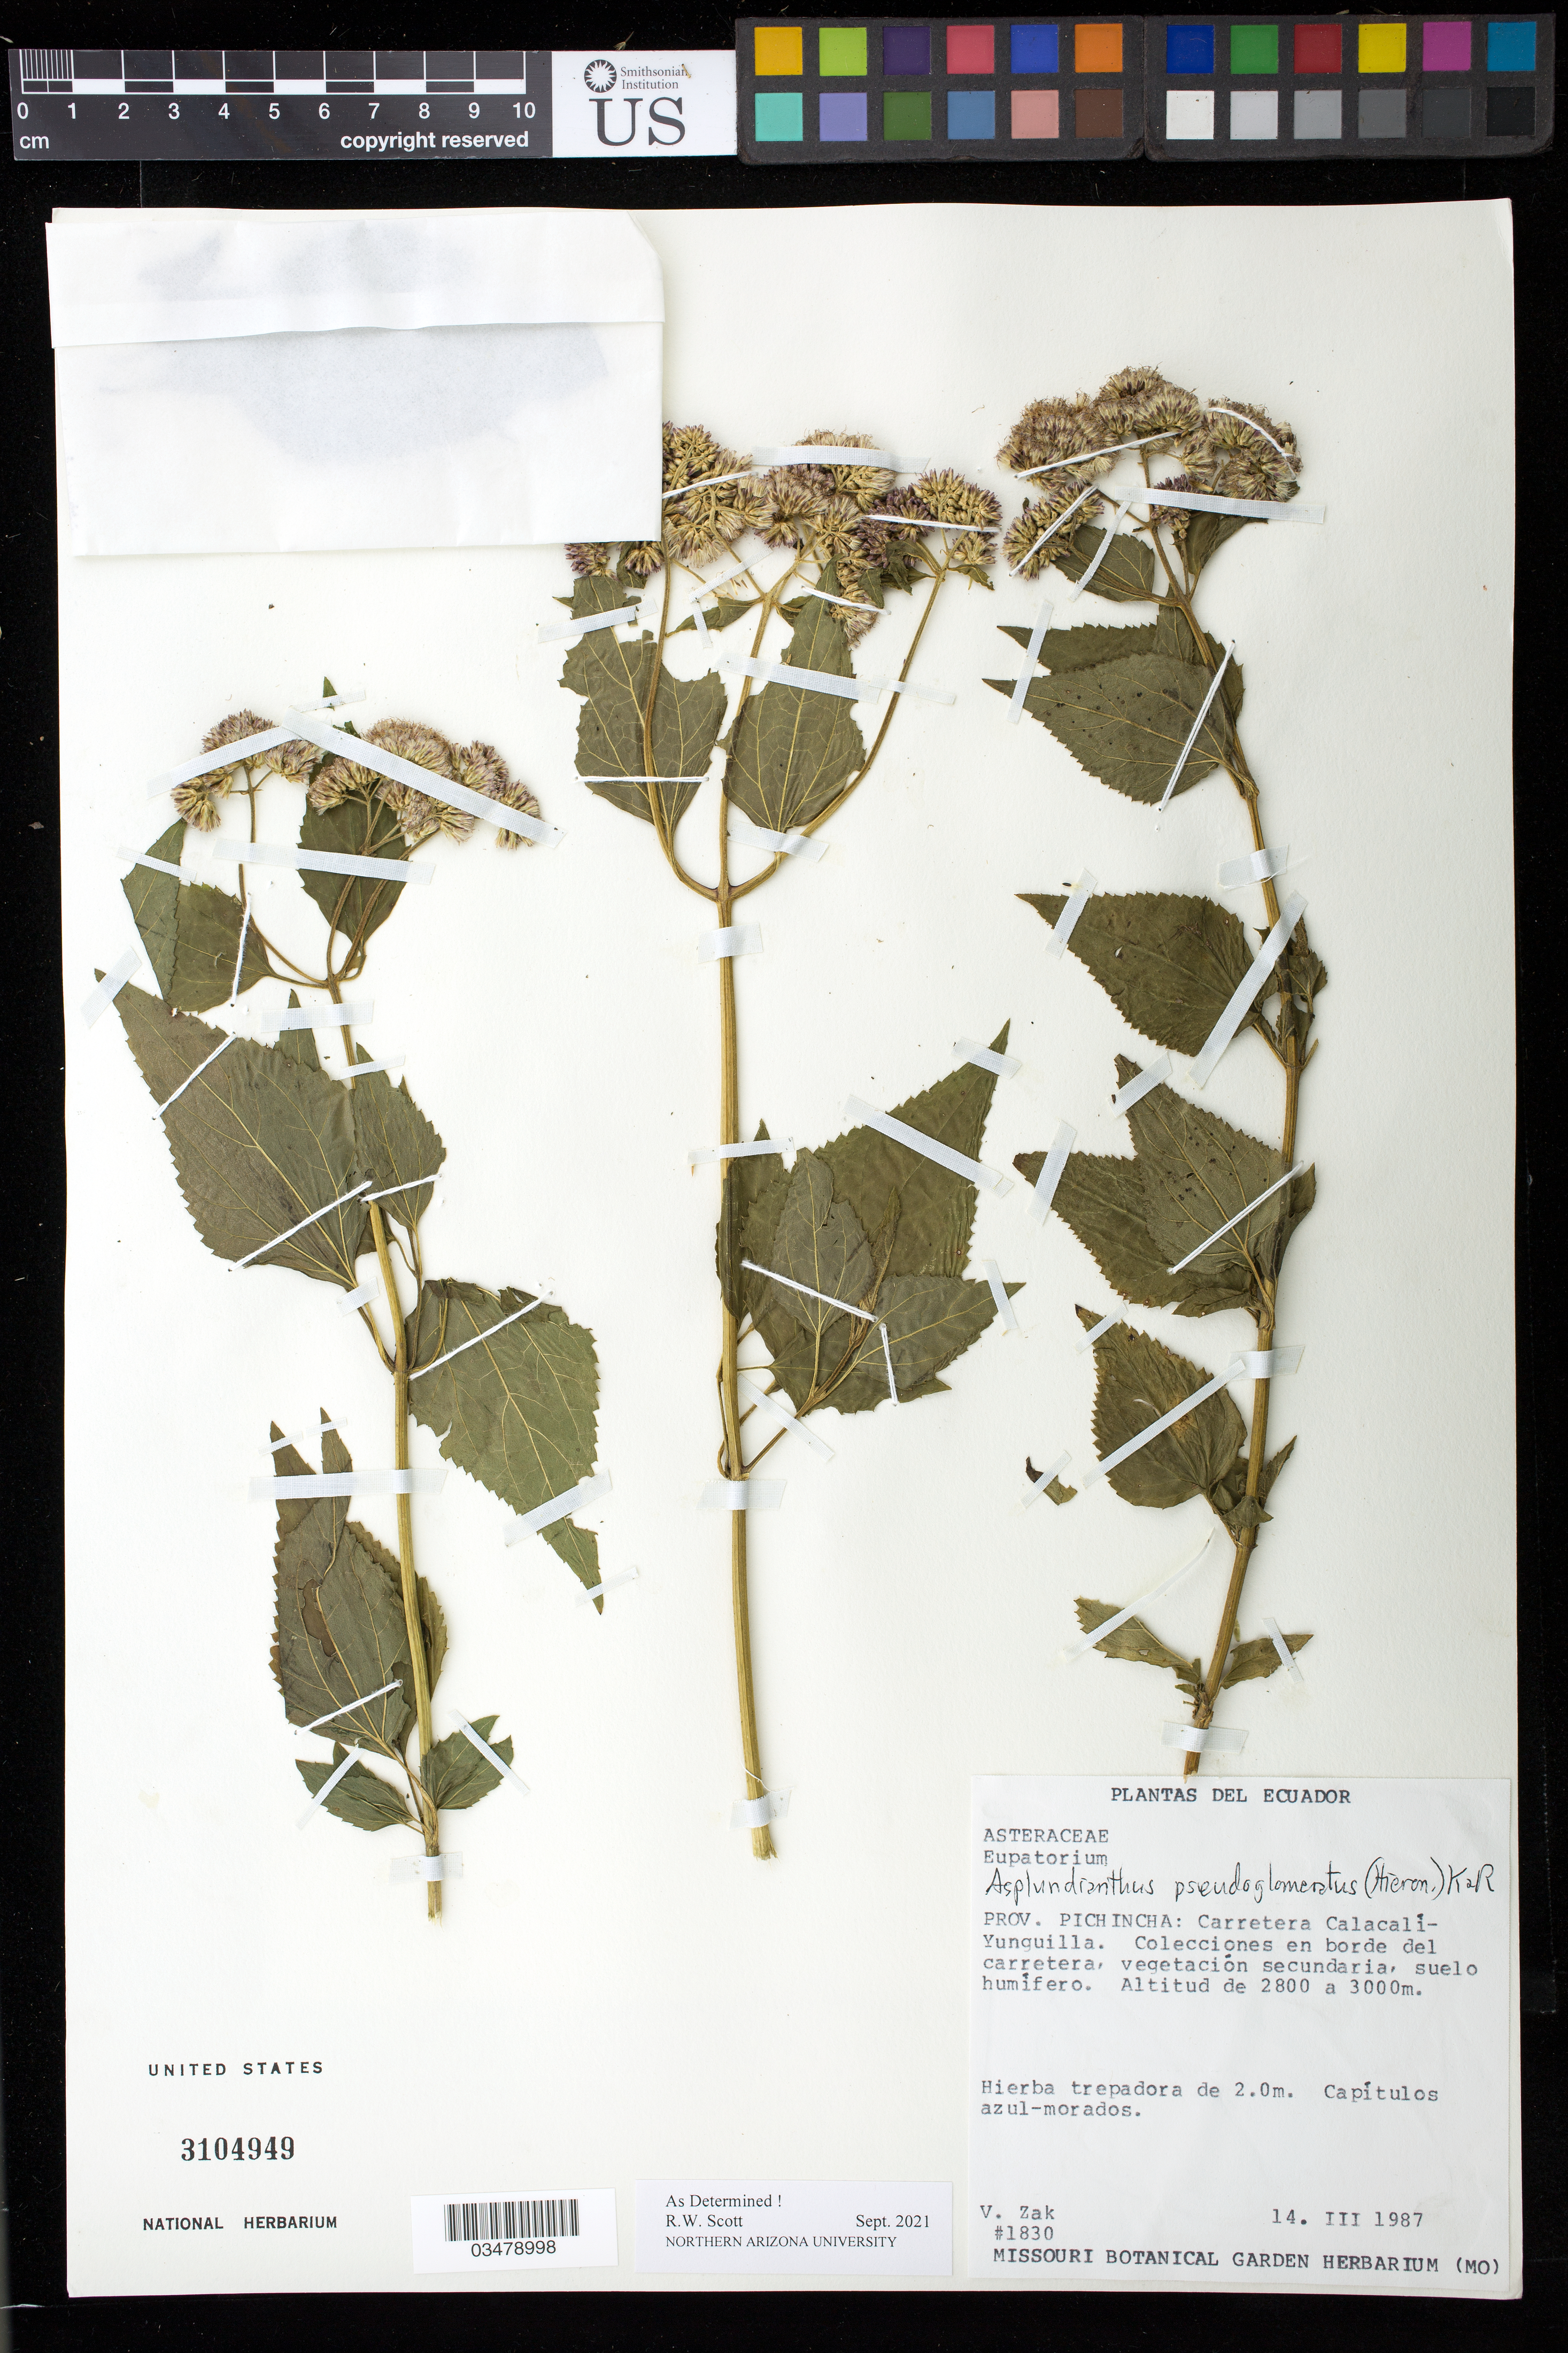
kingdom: Plantae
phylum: Tracheophyta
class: Magnoliopsida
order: Asterales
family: Asteraceae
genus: Asplundianthus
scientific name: Asplundianthus pseudoglomeratus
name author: (Hieron. in Sodiro) R.M. King & H. Rob.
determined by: Scott, R. W.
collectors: V. Zak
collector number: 1830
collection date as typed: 14 Mar 1987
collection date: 1987-03-14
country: Ecuador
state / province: Pichincha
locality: Carretera Calacali-Yunguilla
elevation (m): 2800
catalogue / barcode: US 3104949